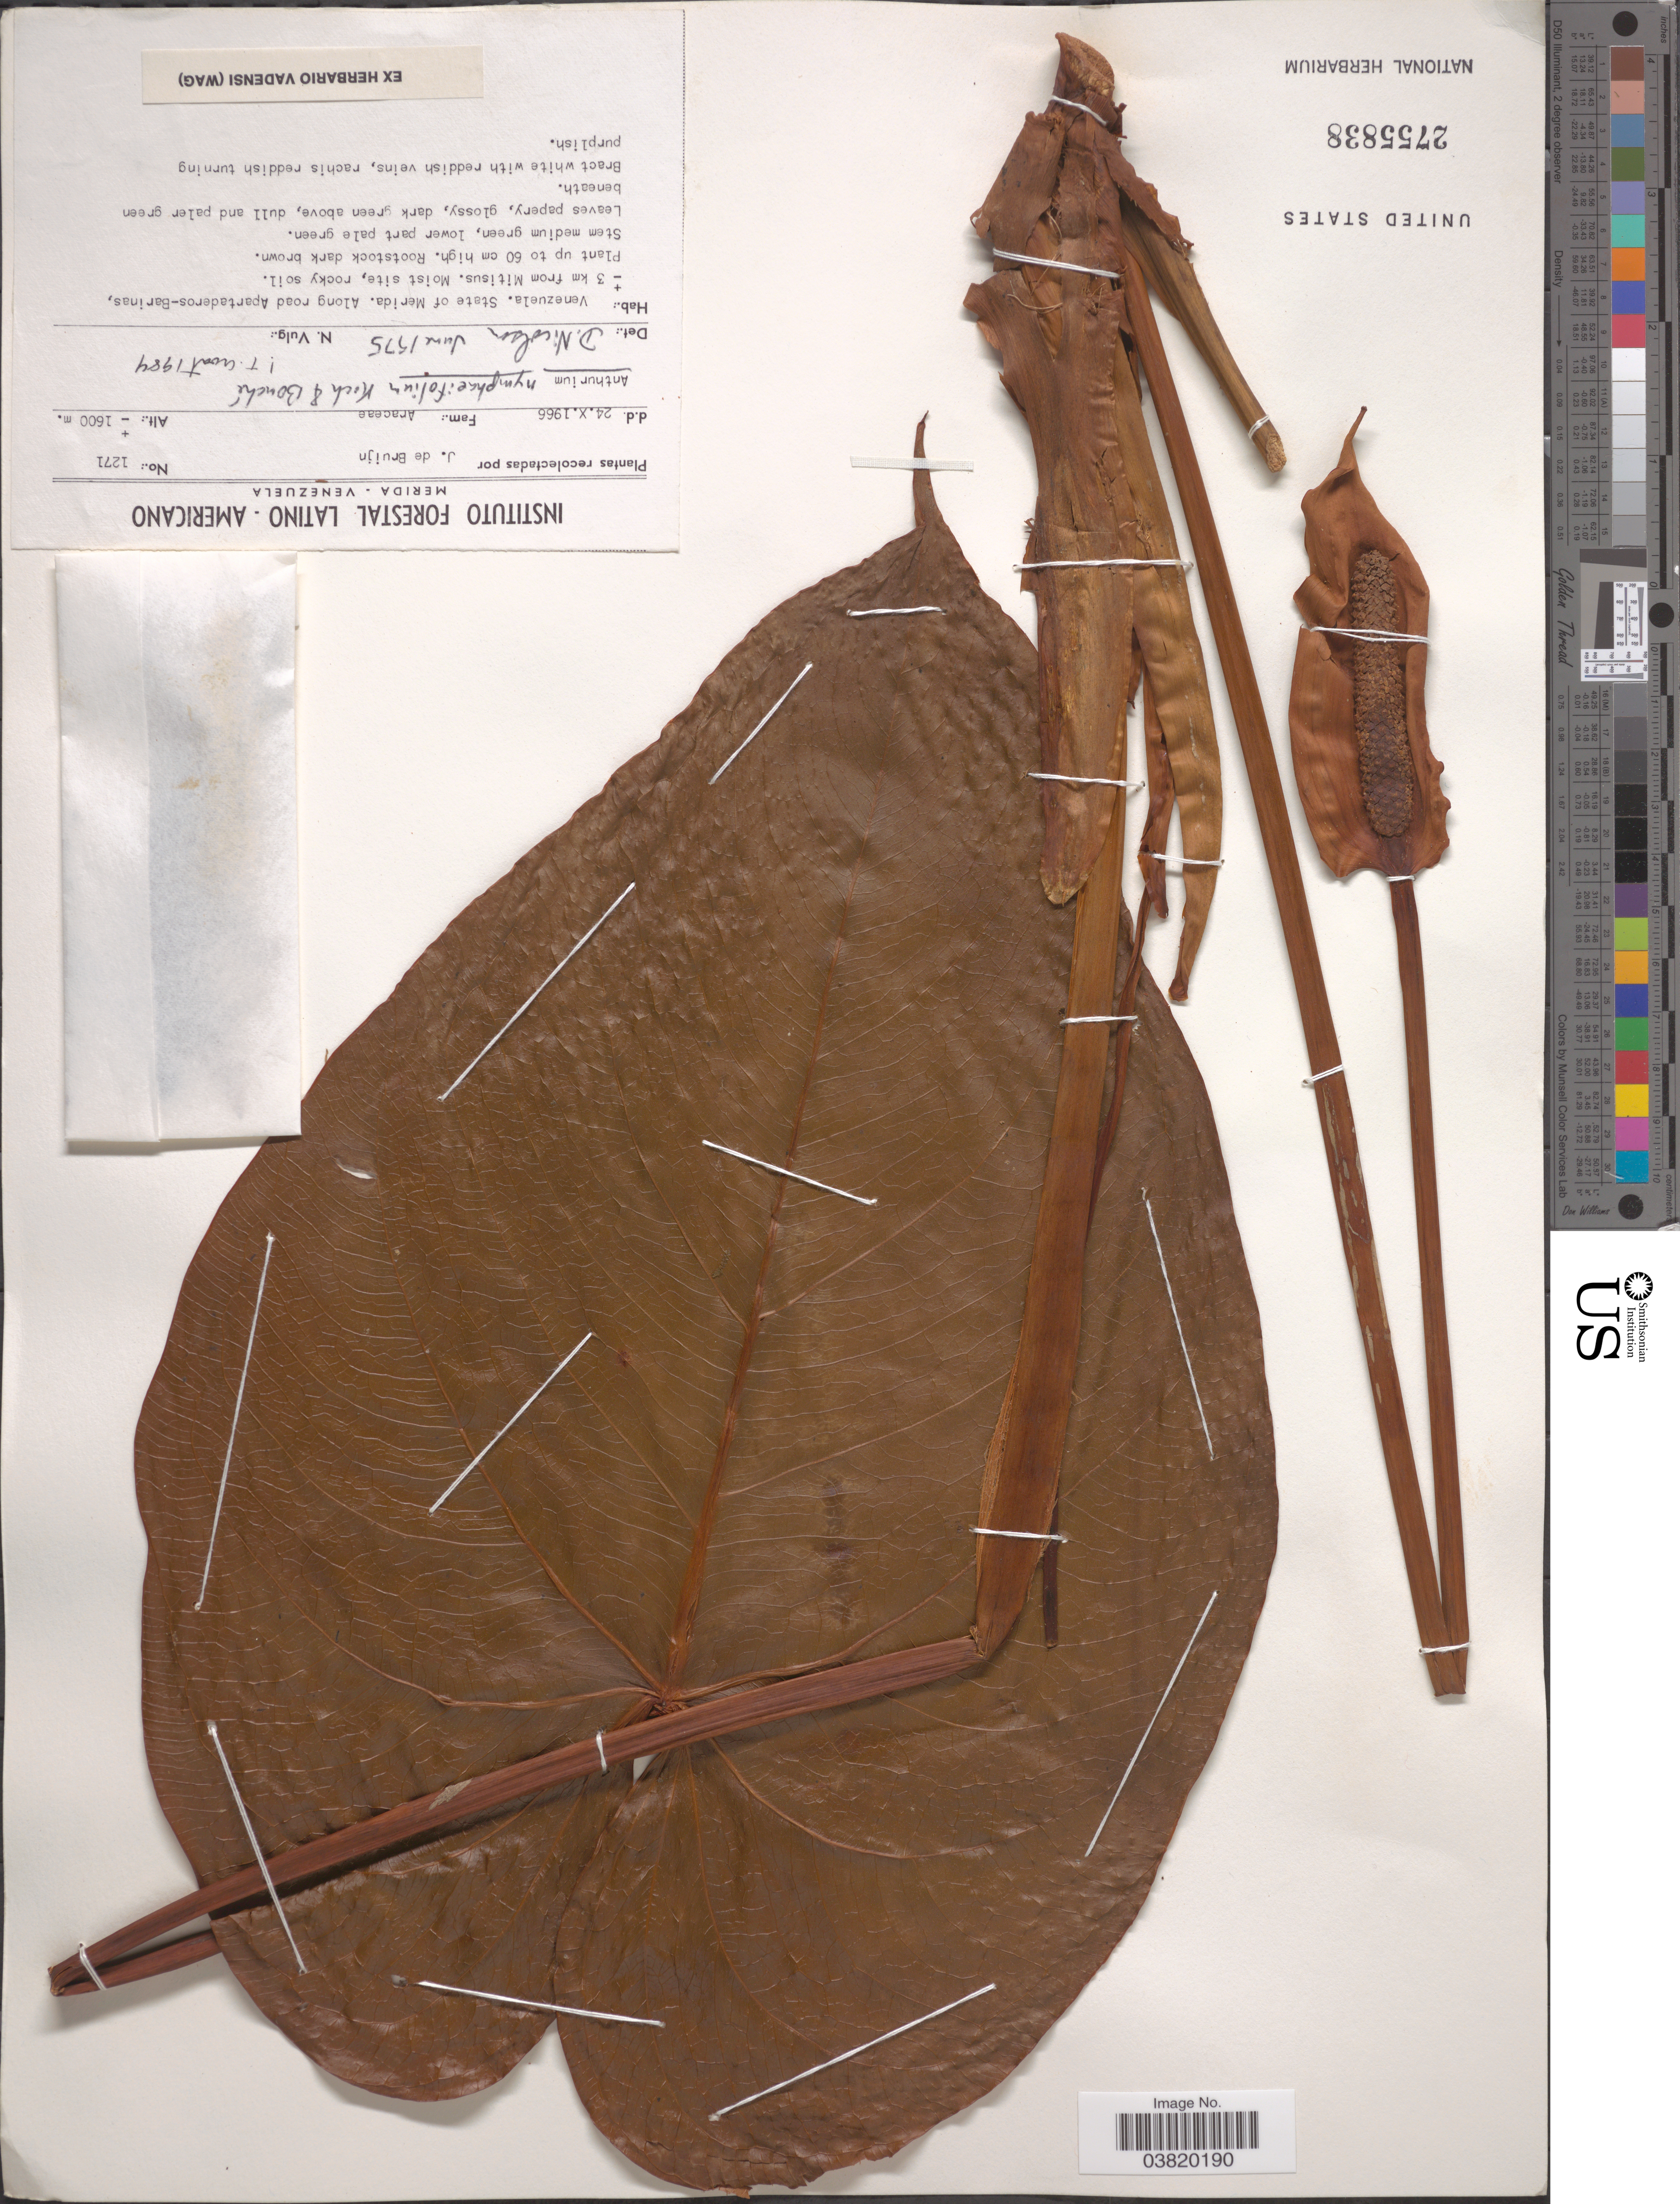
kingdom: Plantae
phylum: Tracheophyta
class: Liliopsida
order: Alismatales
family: Araceae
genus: Anthurium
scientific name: Anthurium nymphaeifolium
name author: K. Koch & C.D. Bouché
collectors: J. Bruijn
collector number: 1271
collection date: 1966-10-24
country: Venezuela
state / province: Merida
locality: Along road Apartaderos-Barinas, ±3 km from Mitisus.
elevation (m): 1600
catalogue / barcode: US 2755838